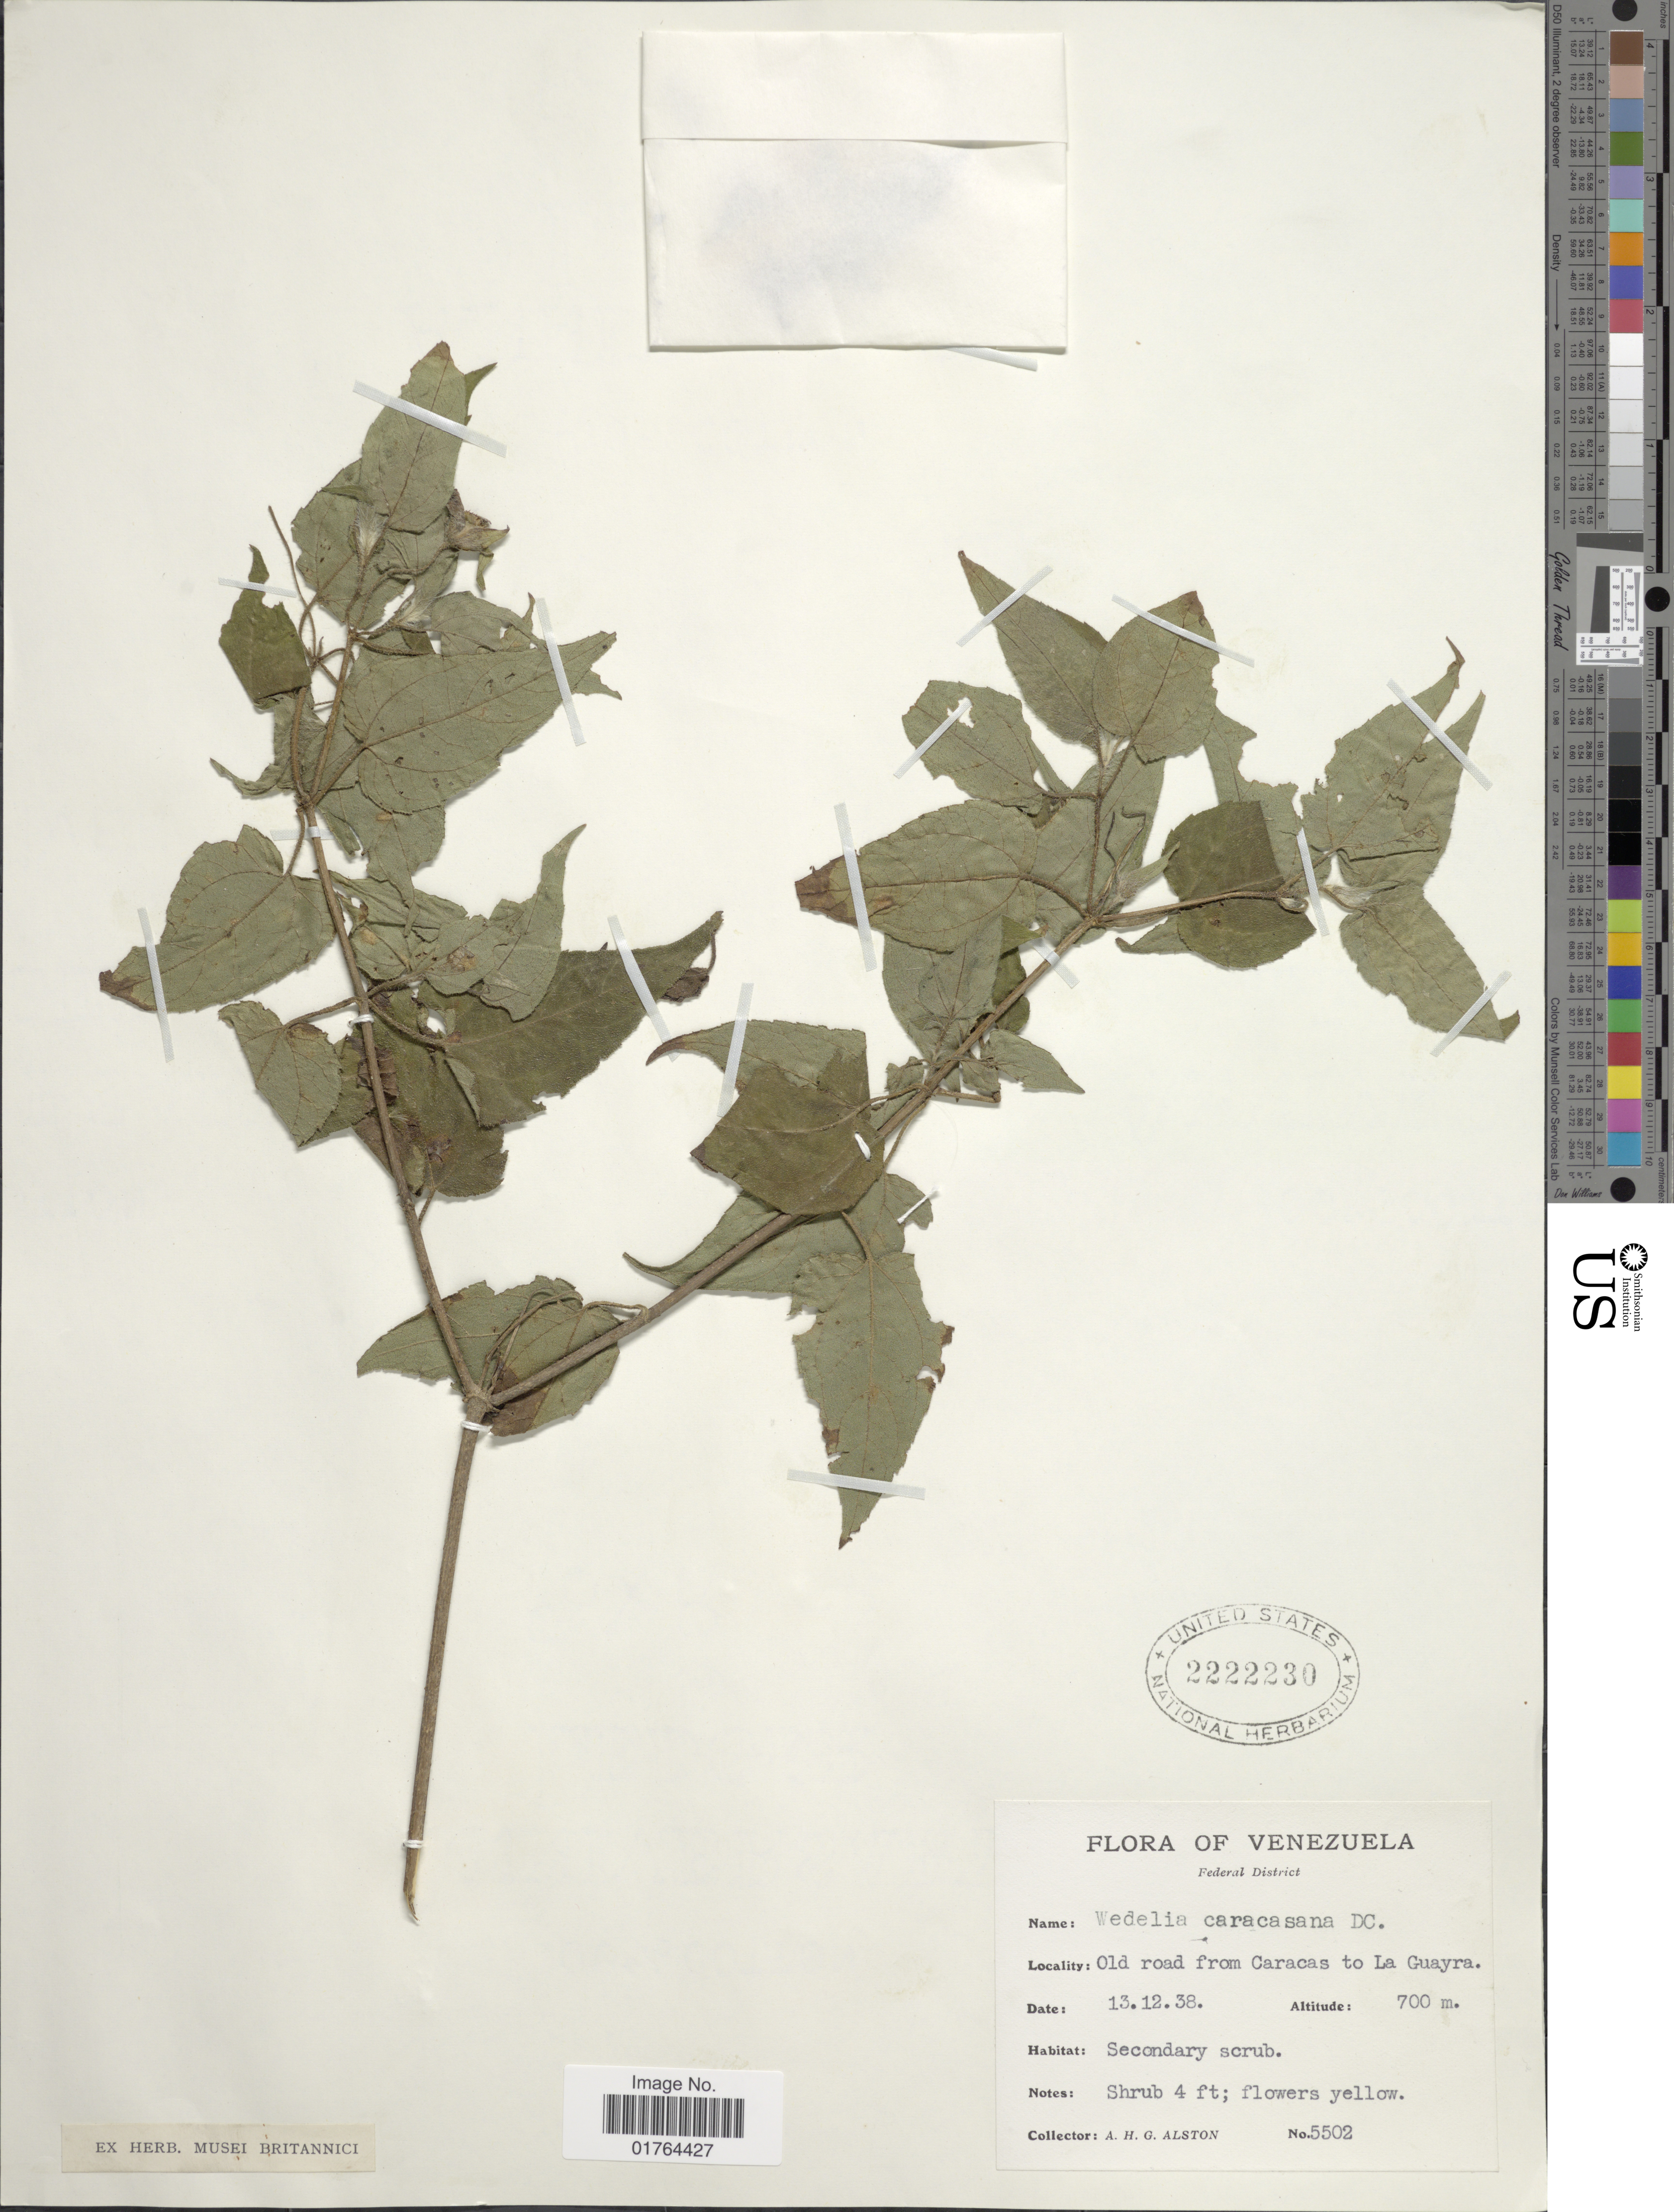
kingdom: Plantae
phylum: Tracheophyta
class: Magnoliopsida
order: Asterales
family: Asteraceae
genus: Wedelia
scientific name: Wedelia calycina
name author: Rich.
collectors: A. H. Alston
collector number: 5502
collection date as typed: Transcribed d/m/y: 13/12/38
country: Venezuela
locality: Federal District, old road from Caracas to La Guayra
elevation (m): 700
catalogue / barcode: US 2222230